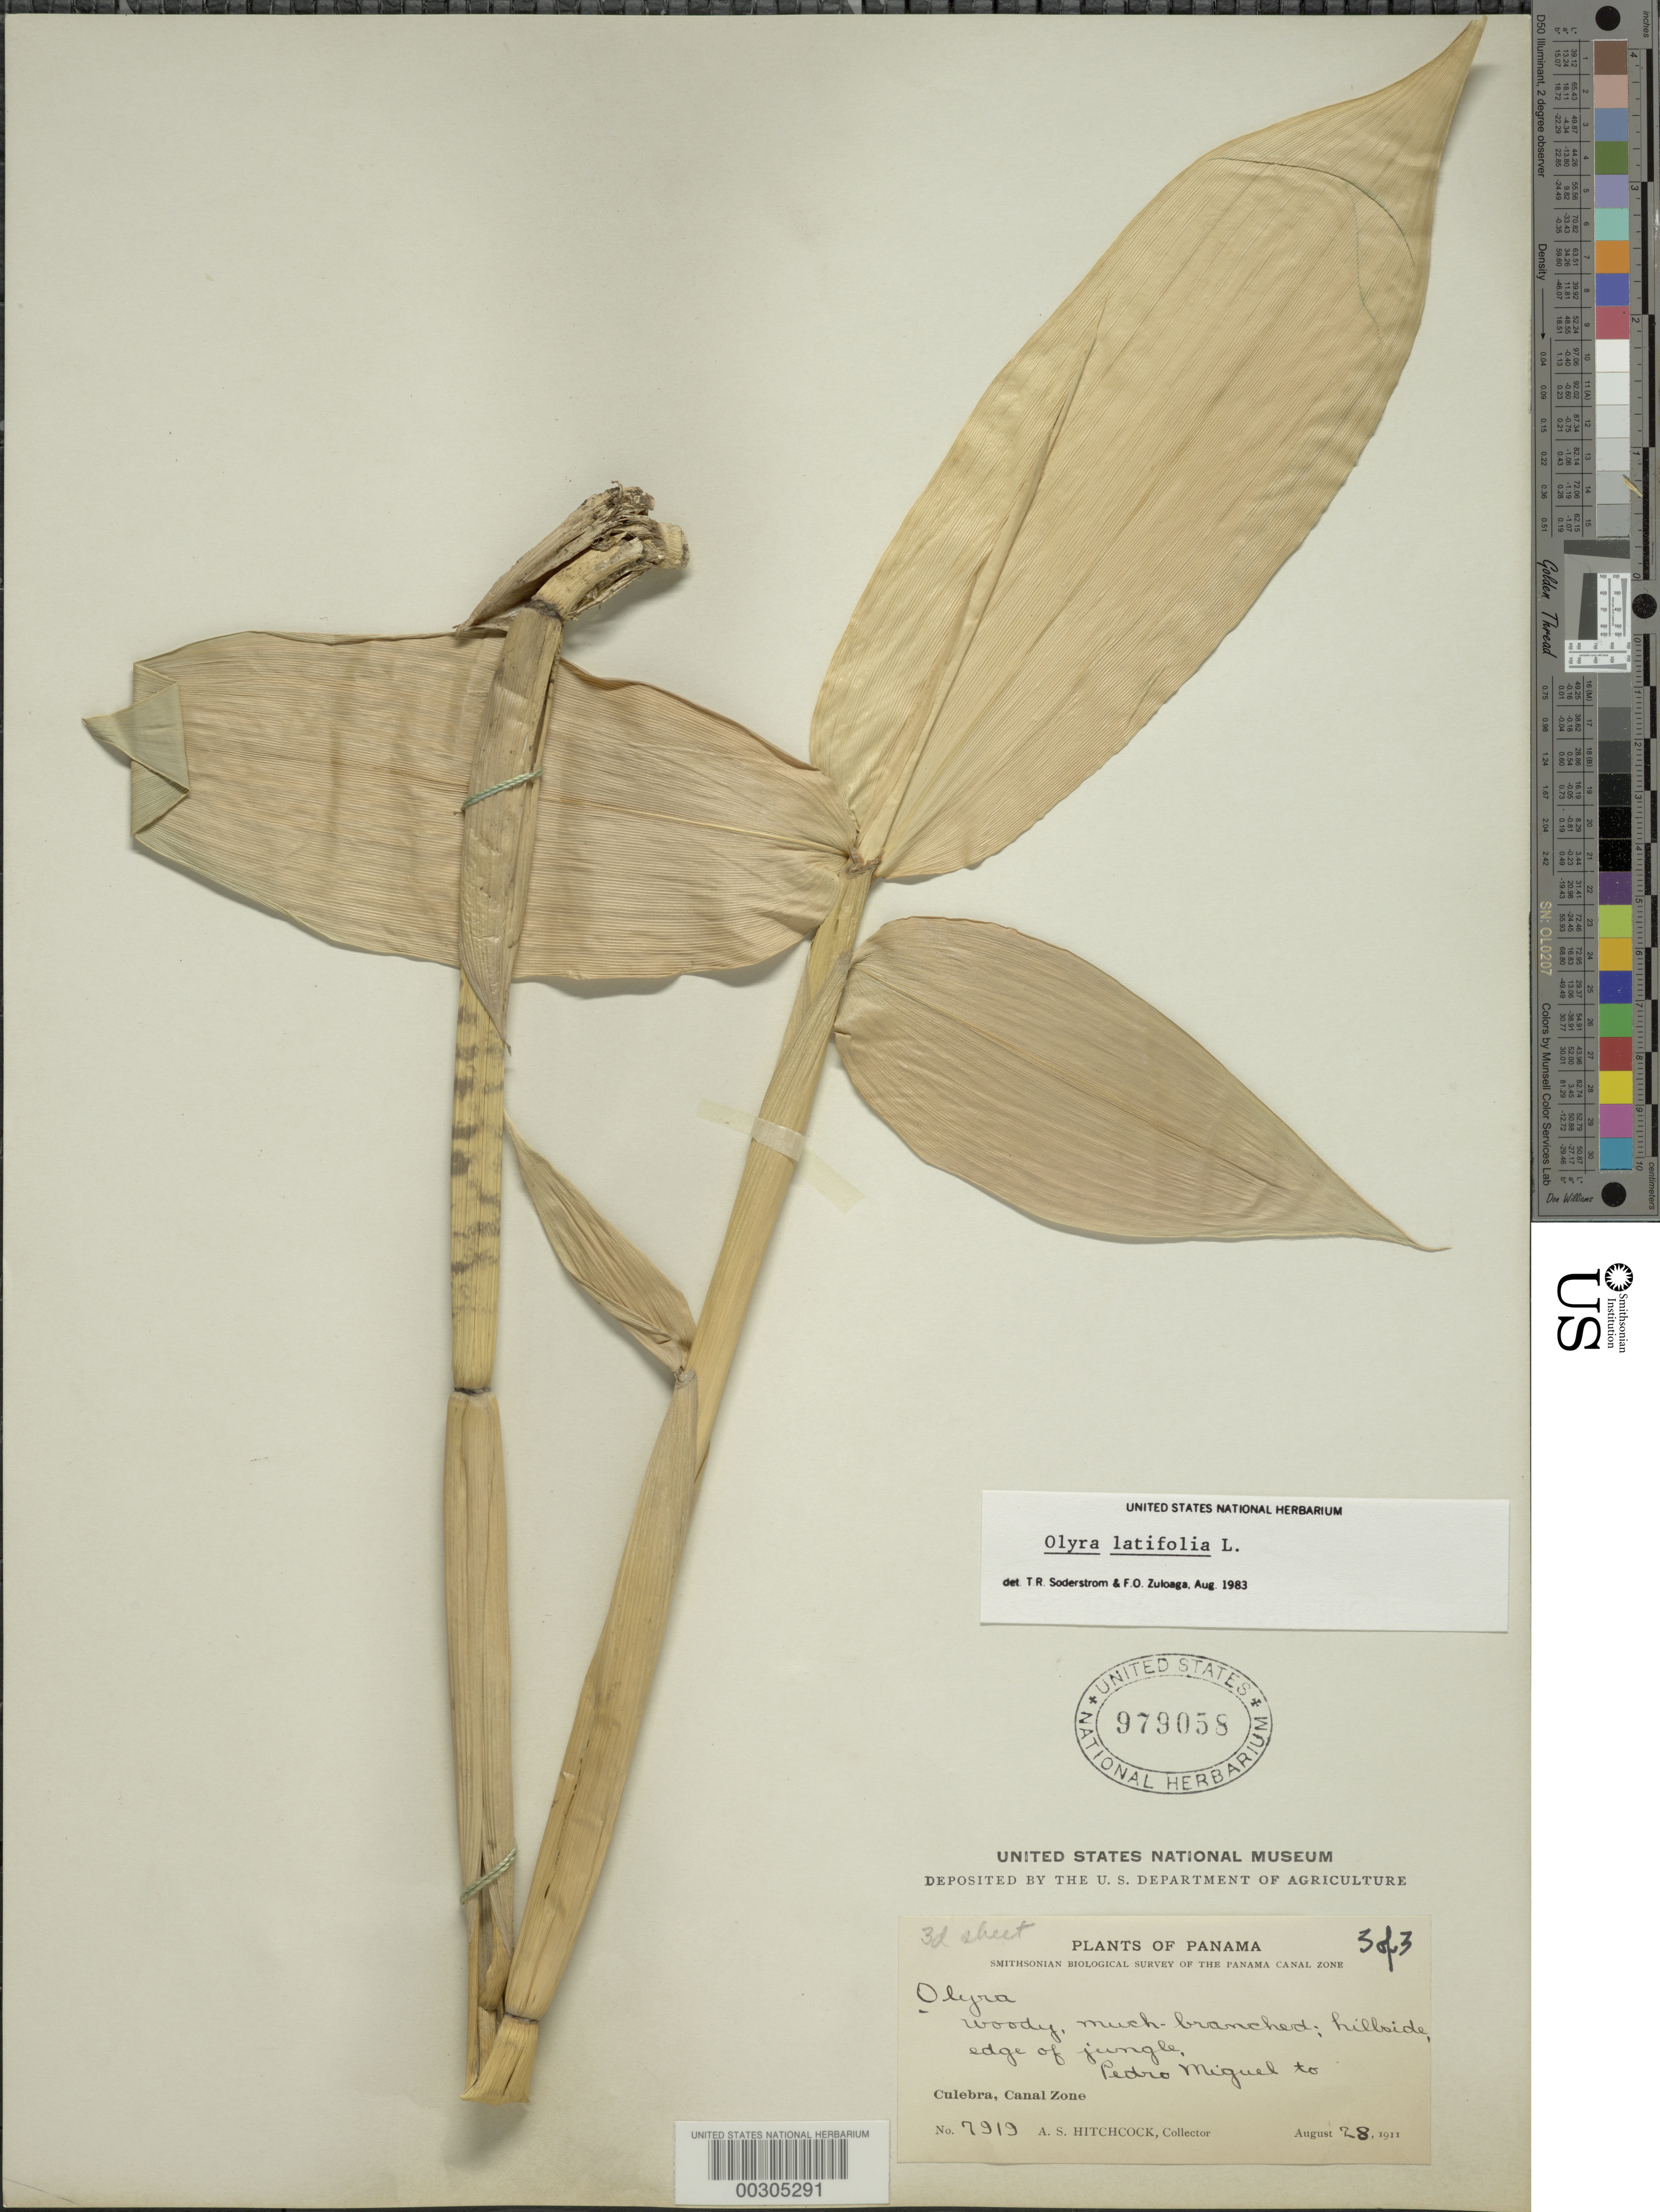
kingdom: Plantae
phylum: Tracheophyta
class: Liliopsida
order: Poales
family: Poaceae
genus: Olyra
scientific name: Olyra latifolia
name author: L.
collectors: A. S. Hitchcock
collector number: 7919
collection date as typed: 28 Aug 1911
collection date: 1911-08-28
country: Panama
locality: Culebra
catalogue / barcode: US 979058